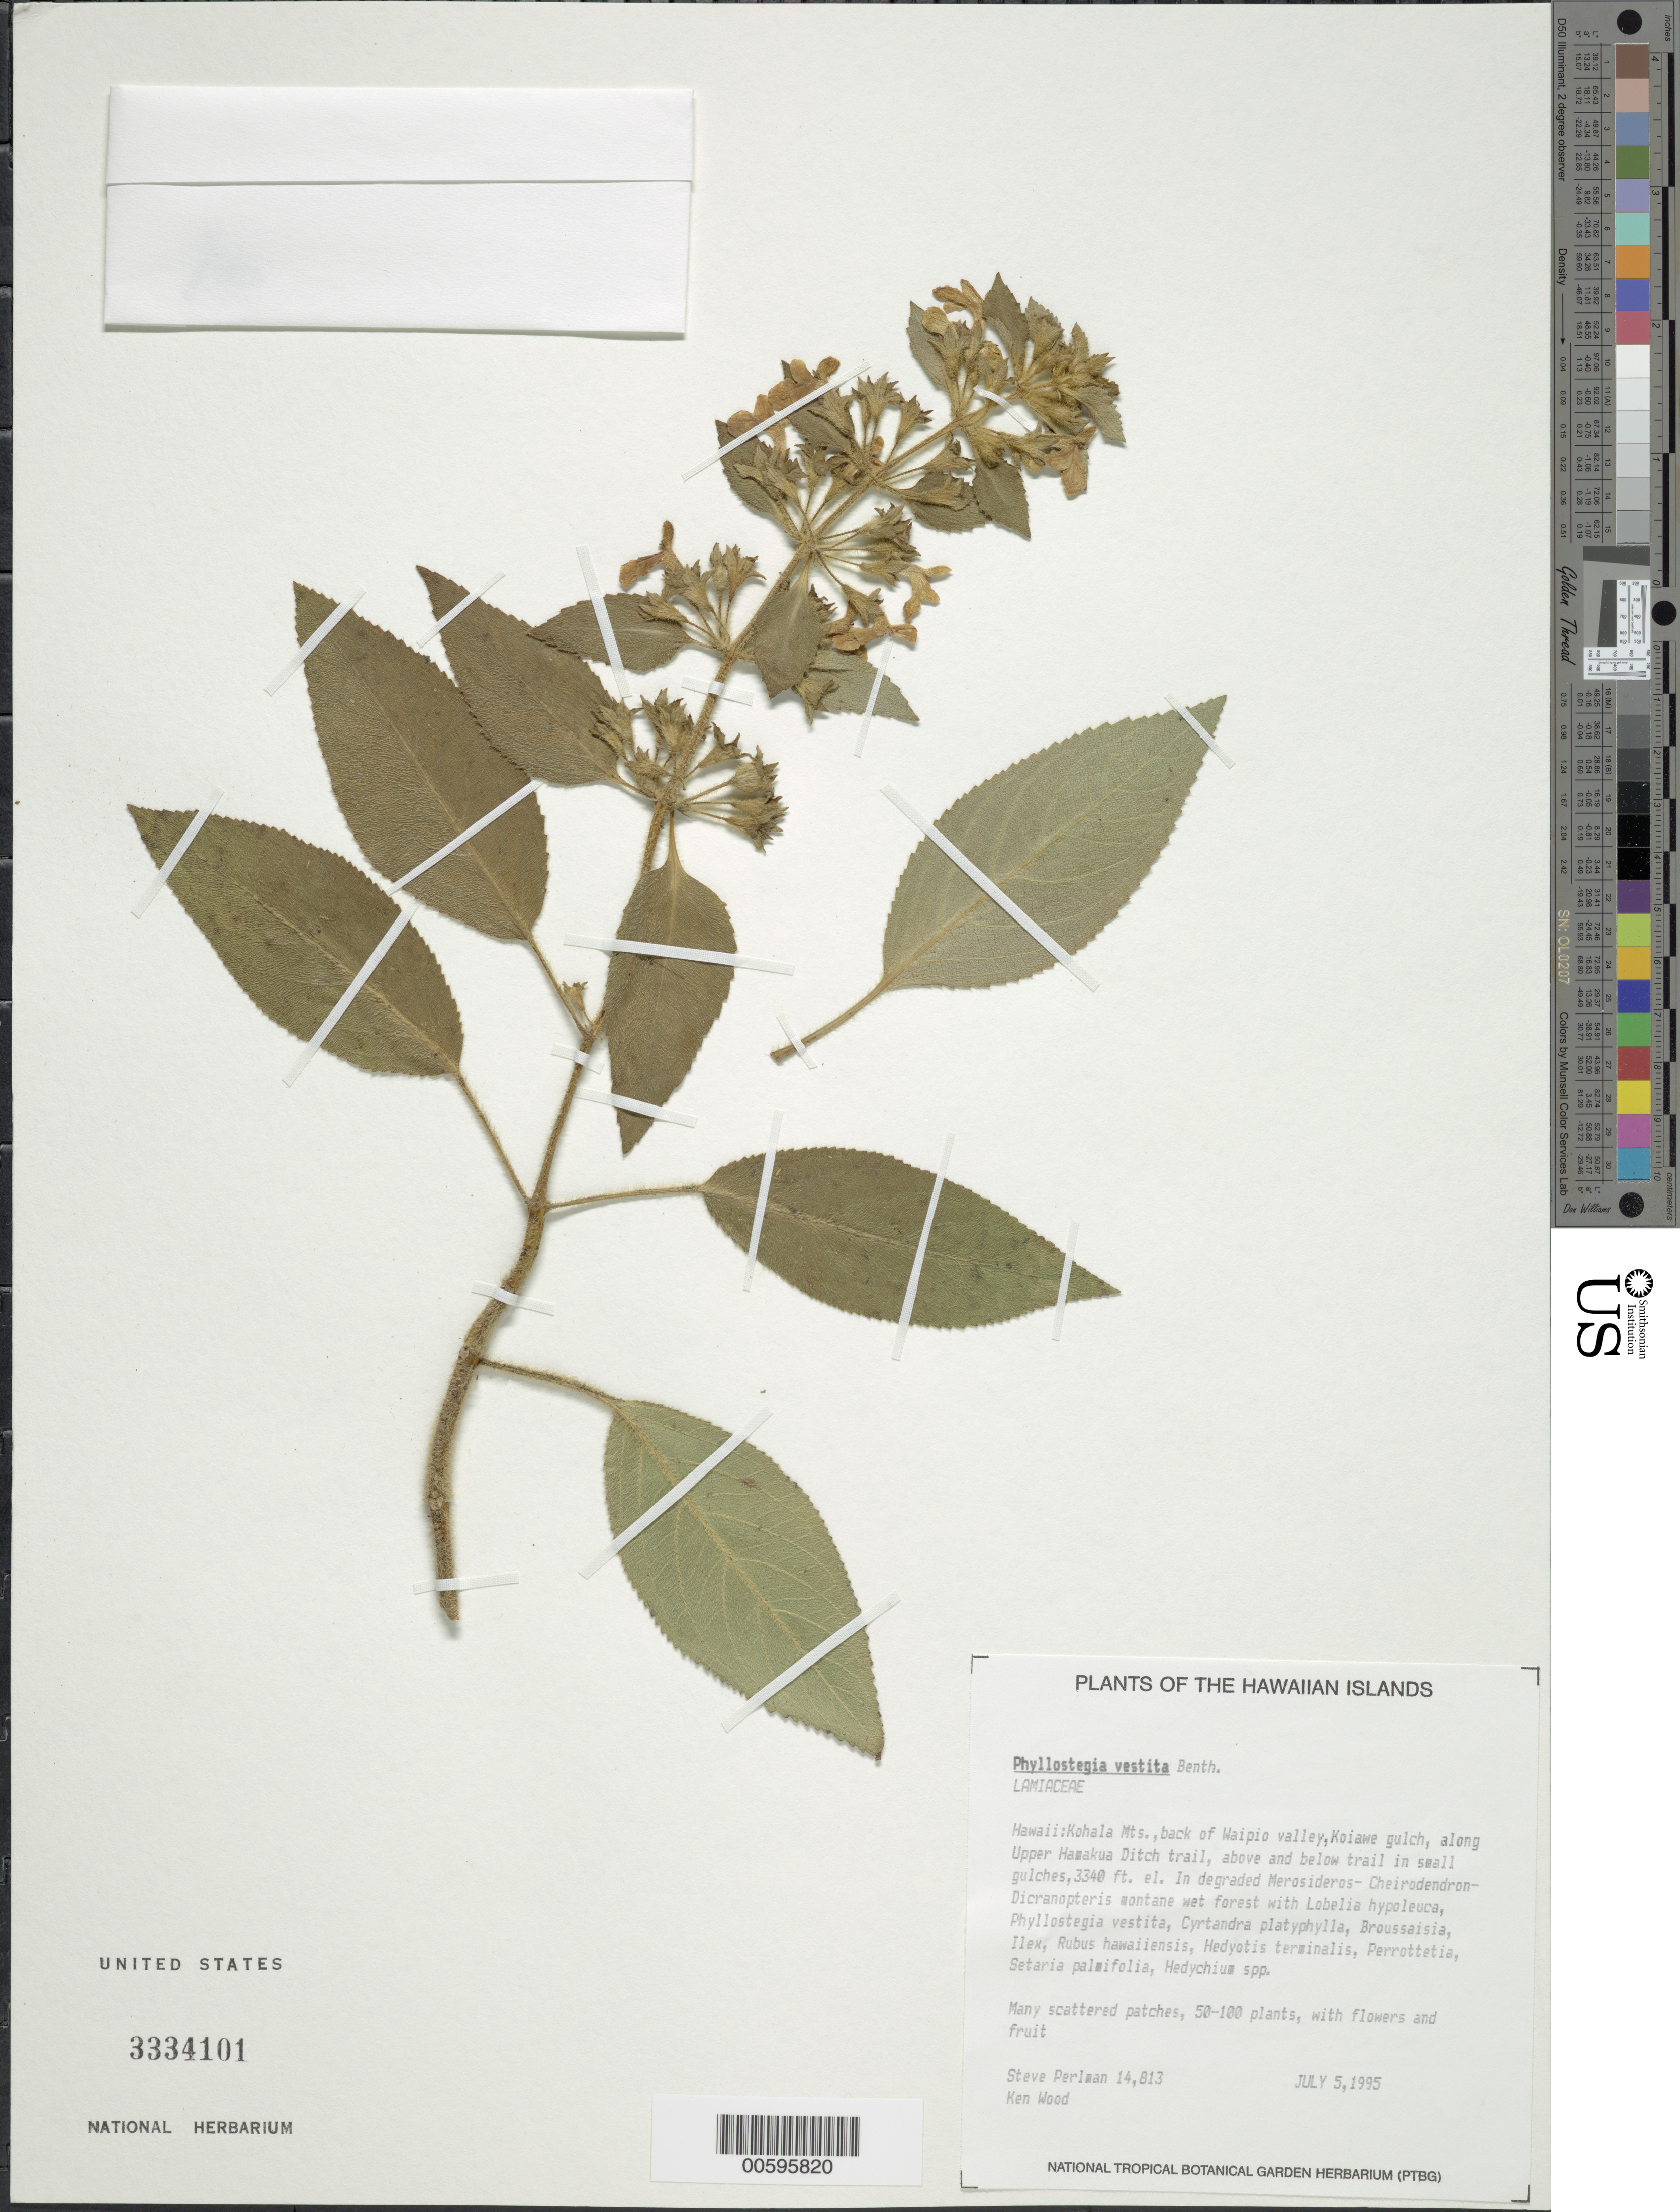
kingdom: Plantae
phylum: Tracheophyta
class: Magnoliopsida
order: Lamiales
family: Lamiaceae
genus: Phyllostegia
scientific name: Phyllostegia vestita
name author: Benth.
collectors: S. P. Perlman & K. Wood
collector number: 14813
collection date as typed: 5 Jul 1995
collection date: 1995-07-05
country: United States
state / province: Hawaii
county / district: Hawaii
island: Hawaii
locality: Kohala Mts, back of Waipio valley, Koiawe gulch, along Upper Hamakua Ditch trail, above and below trail in small gulches.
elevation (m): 1018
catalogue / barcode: US 3334101